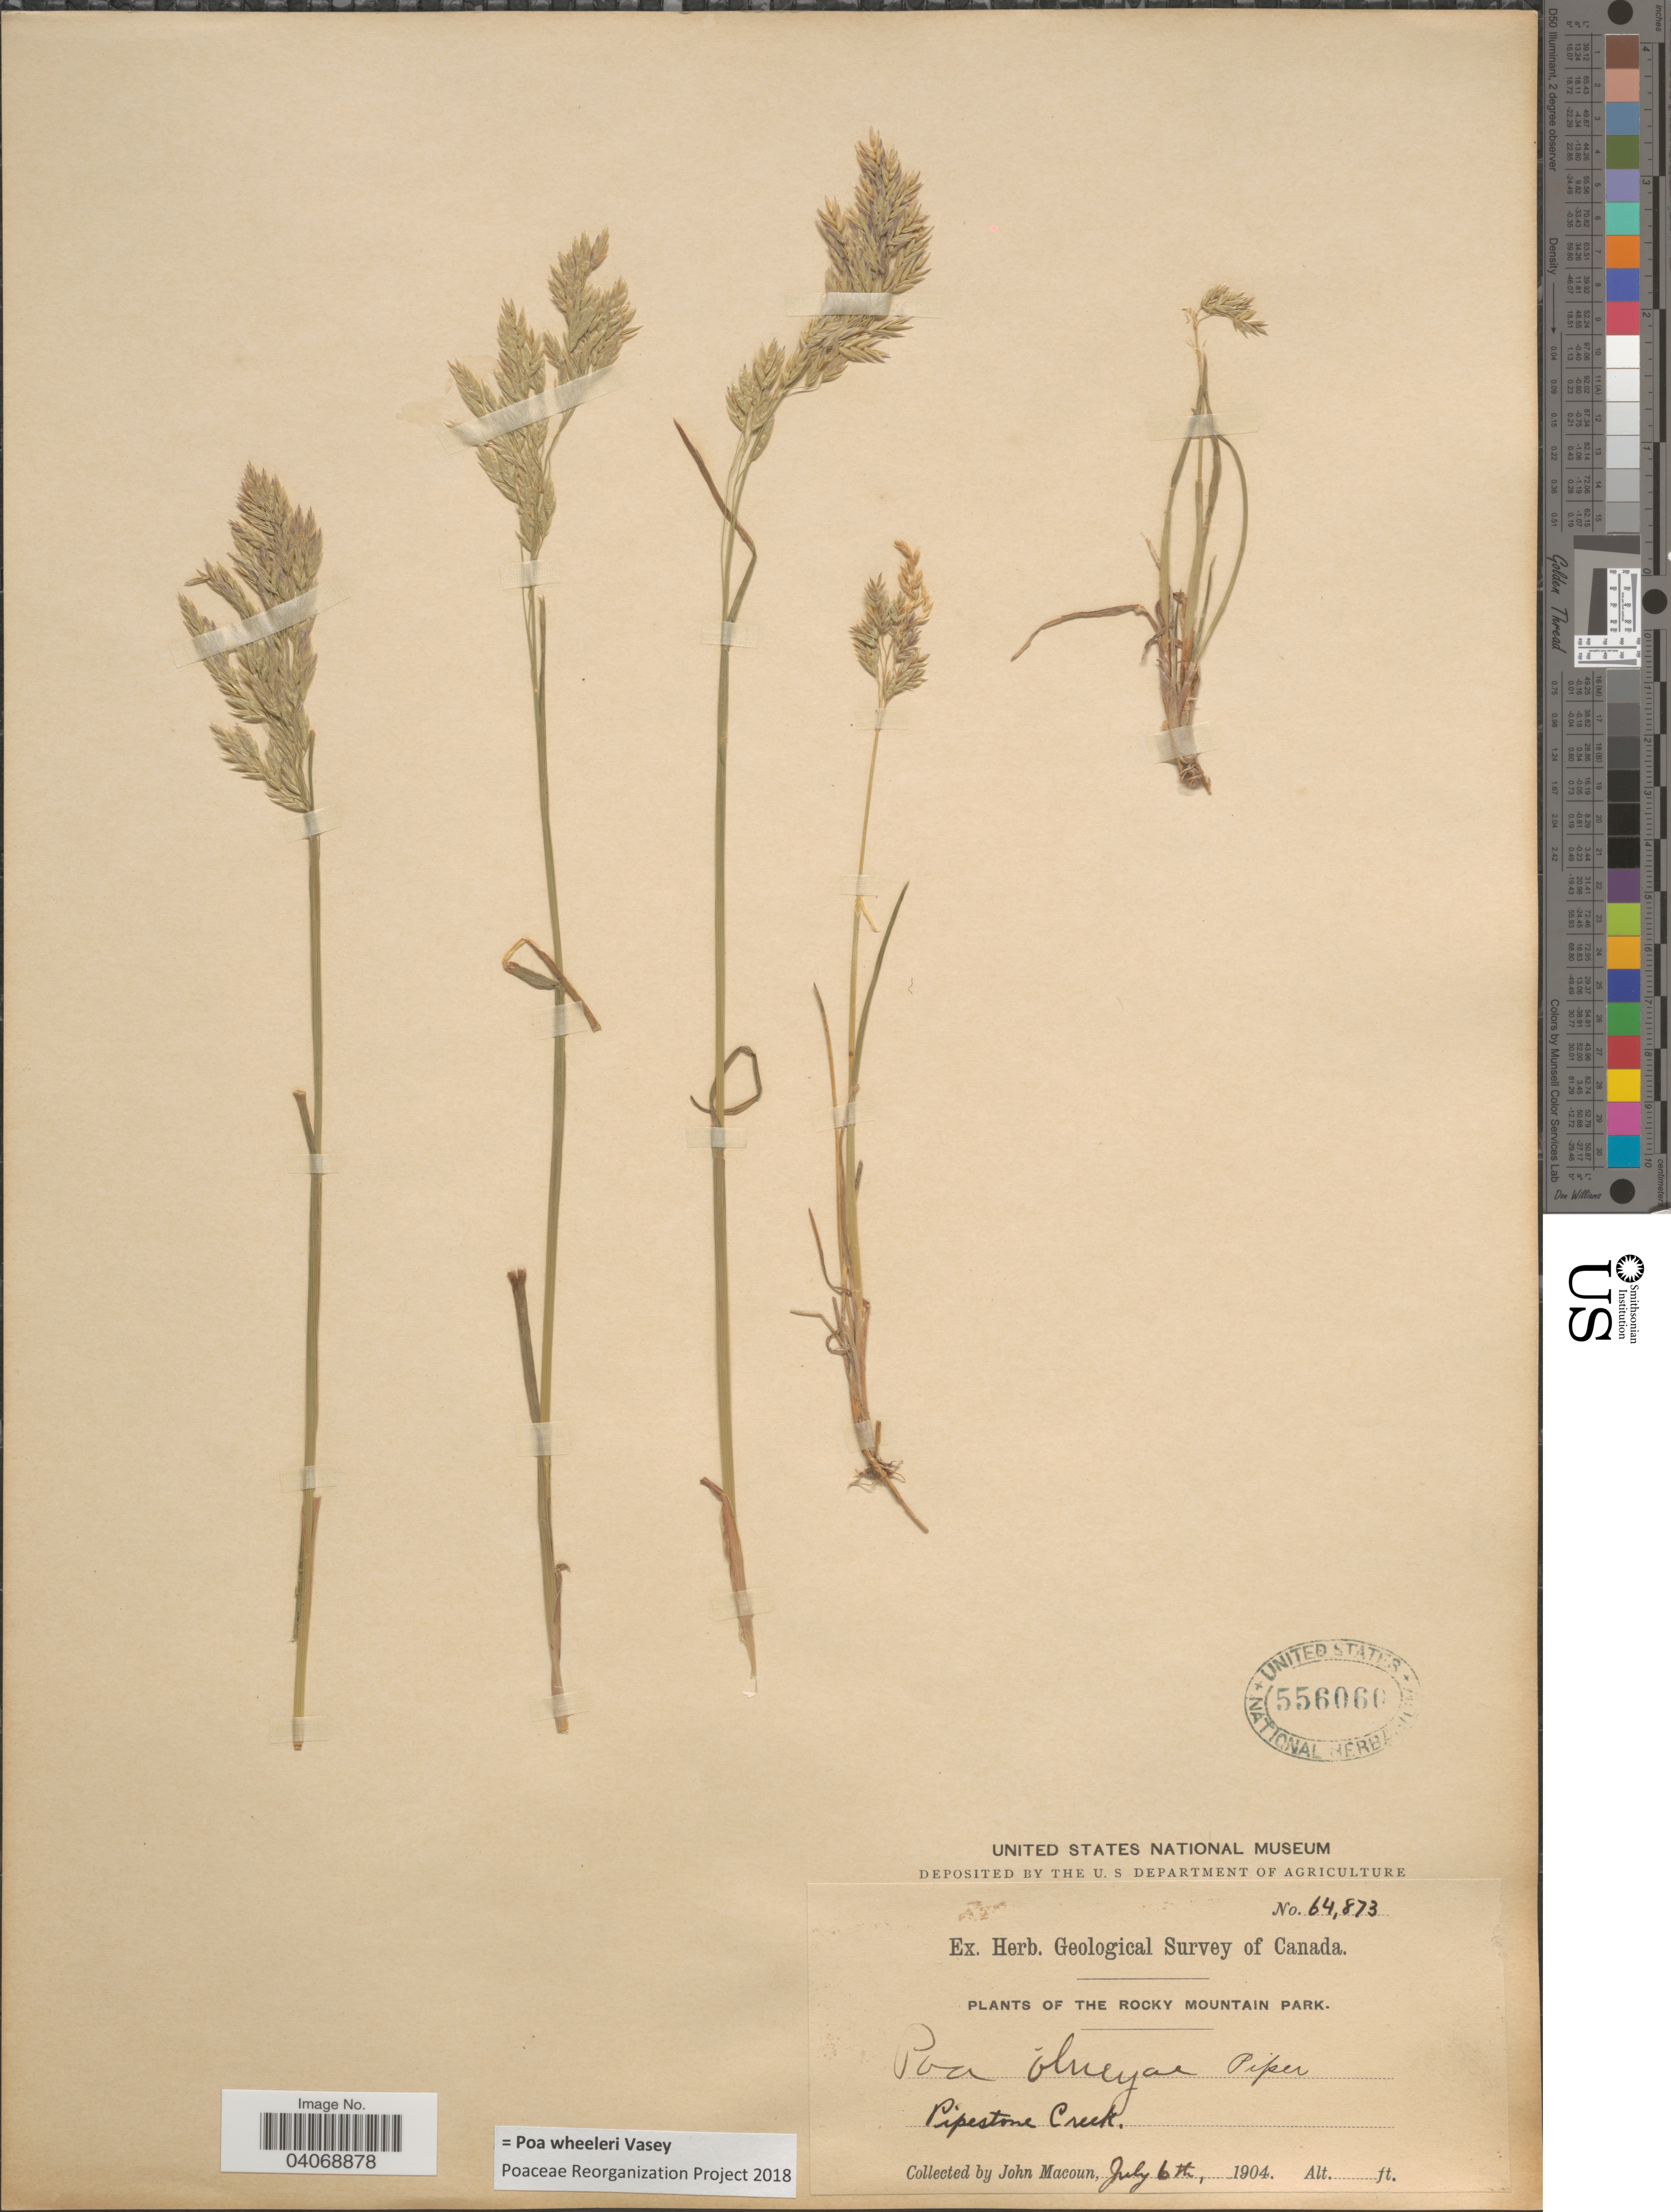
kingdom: Plantae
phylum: Tracheophyta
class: Liliopsida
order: Poales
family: Poaceae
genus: Poa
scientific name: Poa wheeleri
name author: Vasey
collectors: J. Macoun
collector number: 64873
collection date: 1904-07-06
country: Canada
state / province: Alberta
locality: Herb. Geological Survey of Canada. The Rocky Mountain Park. Pipestone Creek.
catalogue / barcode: US 556060